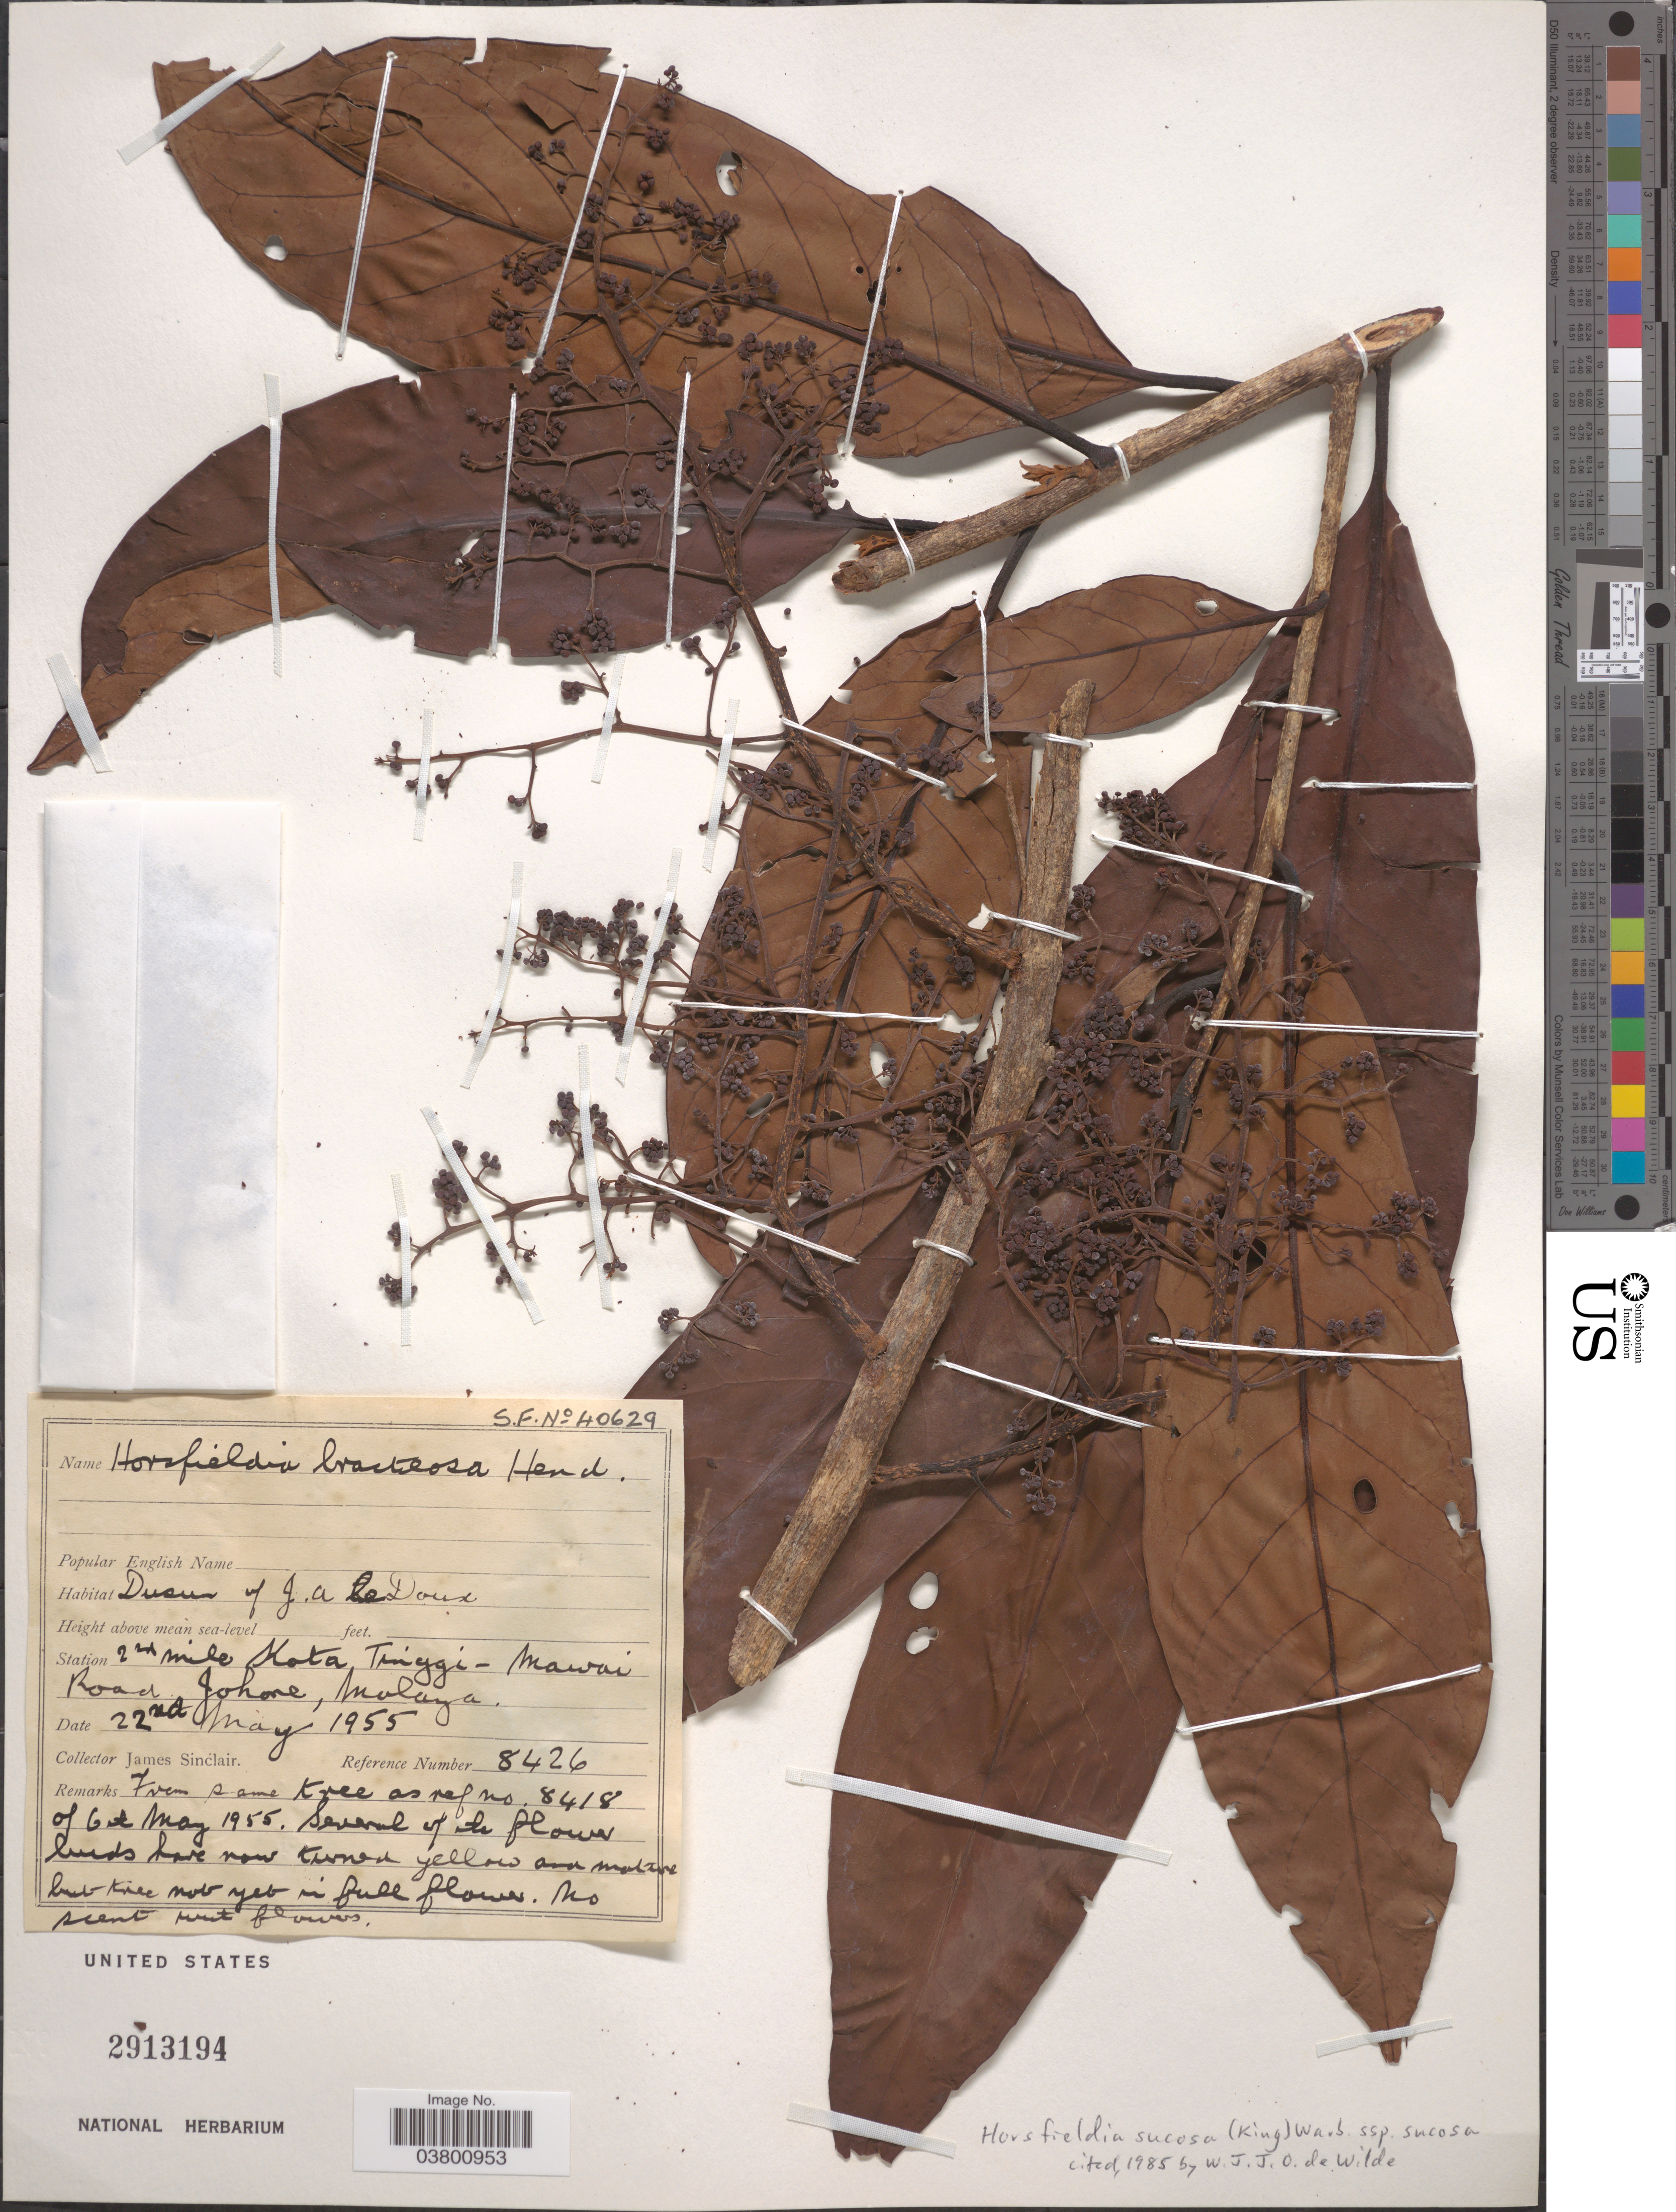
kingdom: Plantae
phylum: Tracheophyta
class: Magnoliopsida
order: Magnoliales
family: Myristicaceae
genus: Horsfieldia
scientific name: Horsfieldia sucosa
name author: Warb.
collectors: J. Sinclair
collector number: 8426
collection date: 1955-05-22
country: Malaysia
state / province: Johor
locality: Station 2nd mile Kota Tinggi-Mawai Road, Johore, Malaya.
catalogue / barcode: US 2913194